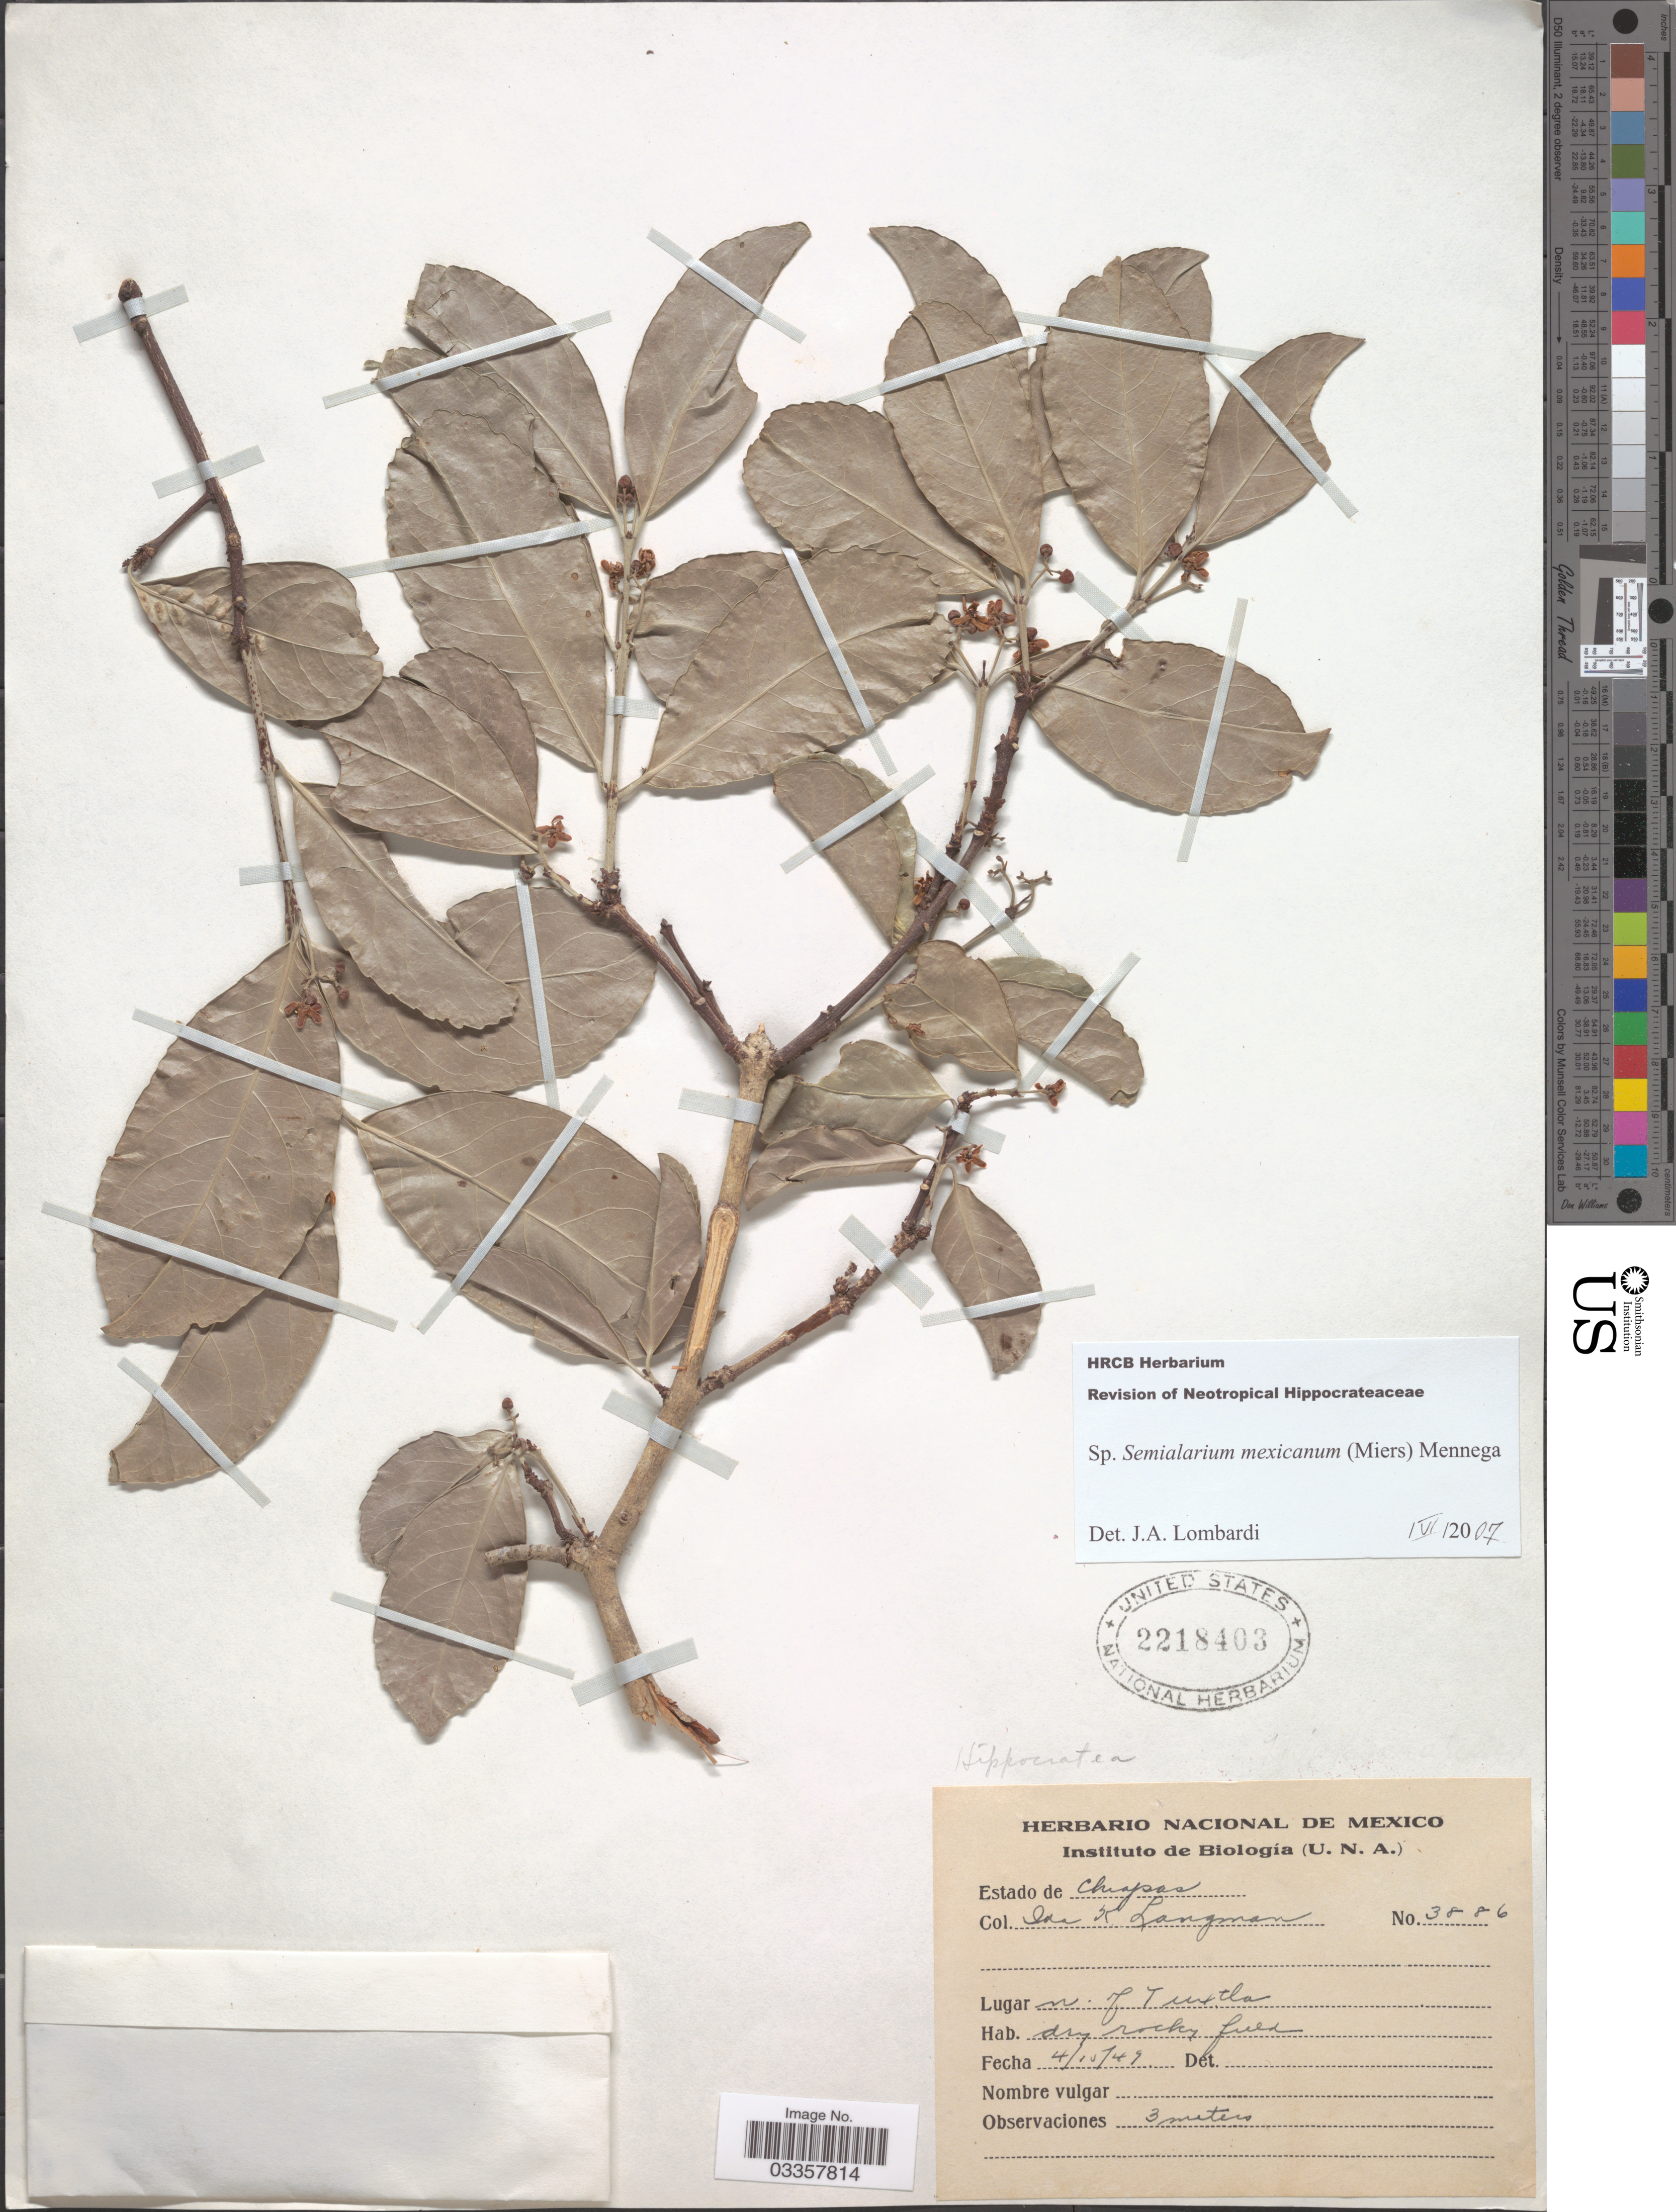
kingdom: Plantae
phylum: Tracheophyta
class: Magnoliopsida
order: Celastrales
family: Celastraceae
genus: Semialarium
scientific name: Semialarium mexicanum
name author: (Miers) Mennega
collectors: I. K. Langman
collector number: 3886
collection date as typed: Transcribed d/m/y: 15/4/49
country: Mexico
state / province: Chiapas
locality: N. of Tuxtla.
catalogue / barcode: US 2218403